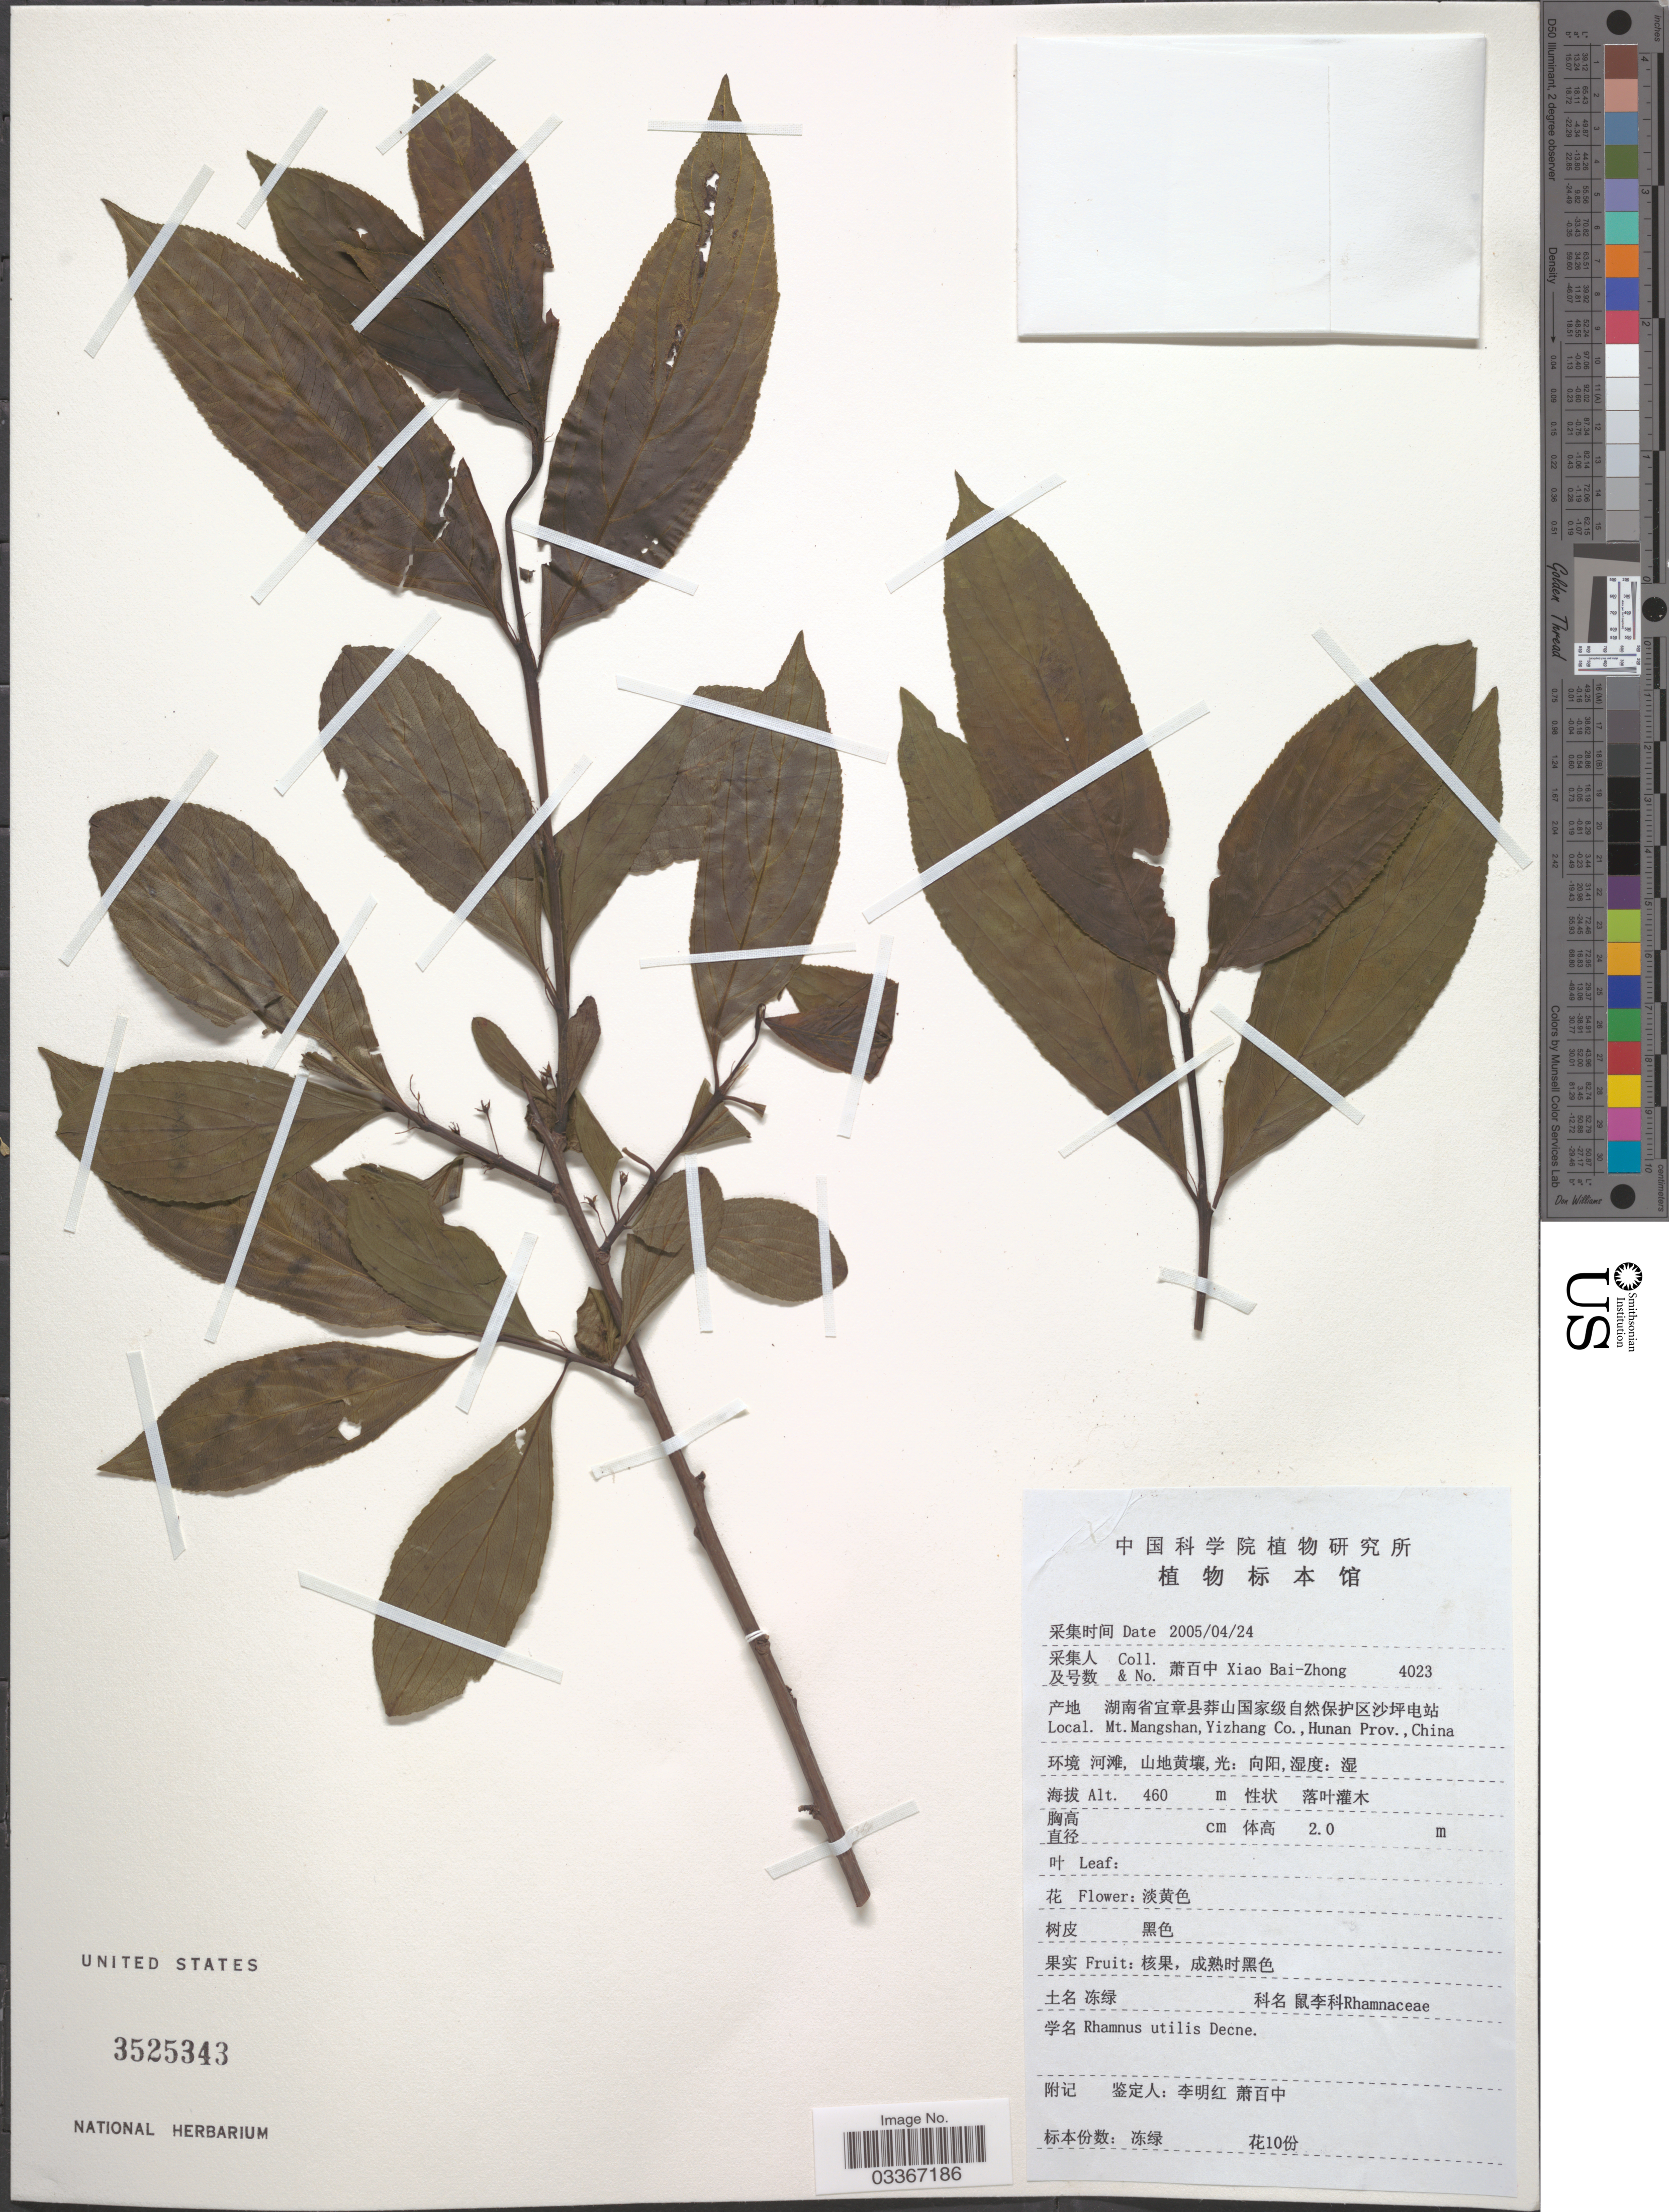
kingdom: Plantae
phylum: Tracheophyta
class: Magnoliopsida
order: Rosales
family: Rhamnaceae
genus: Rhamnus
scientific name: Rhamnus utilis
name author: Decne.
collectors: B. Z. Xiao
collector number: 4023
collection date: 2005-04-24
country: China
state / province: Hunan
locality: Mt. Mangshan, Yizhang Co. X.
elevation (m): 460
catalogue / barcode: US 3525343